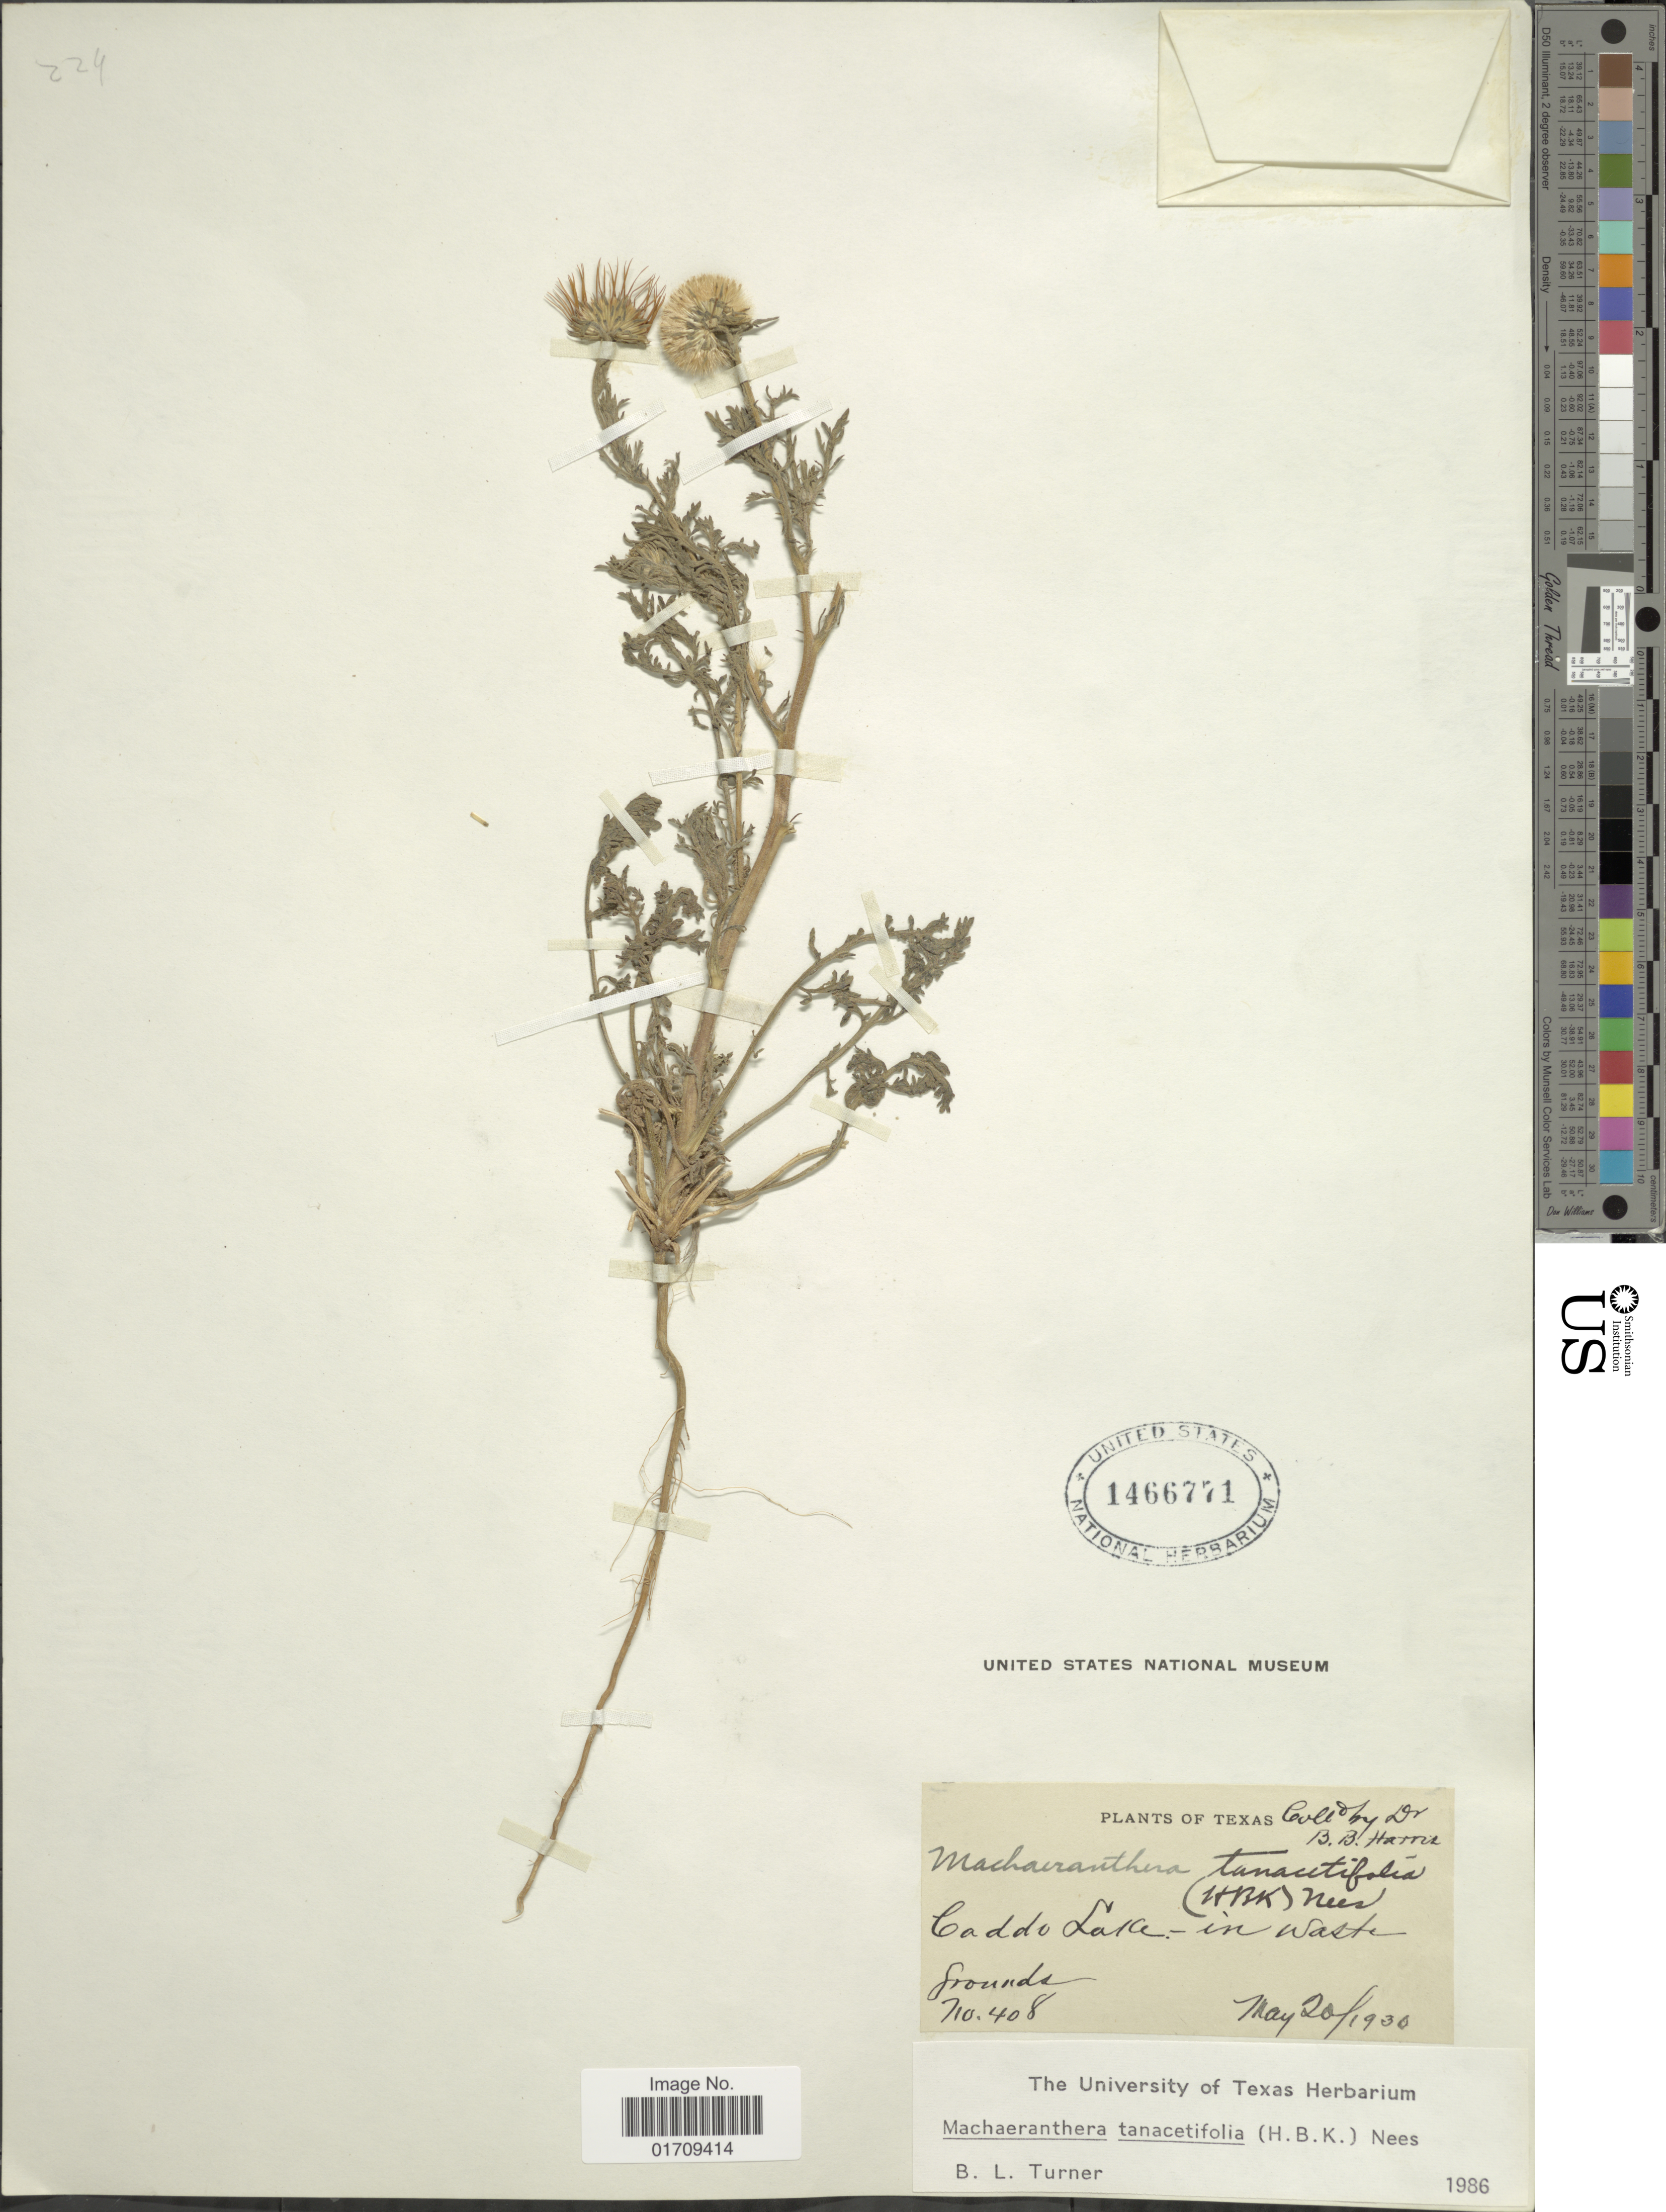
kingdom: Plantae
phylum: Tracheophyta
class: Magnoliopsida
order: Asterales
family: Asteraceae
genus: Machaeranthera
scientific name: Machaeranthera tanacetifolia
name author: (Kunth) Nees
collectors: B. B. Harris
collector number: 408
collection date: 1930-05-20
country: United States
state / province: Texas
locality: Caddo Lake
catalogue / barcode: US 1466771